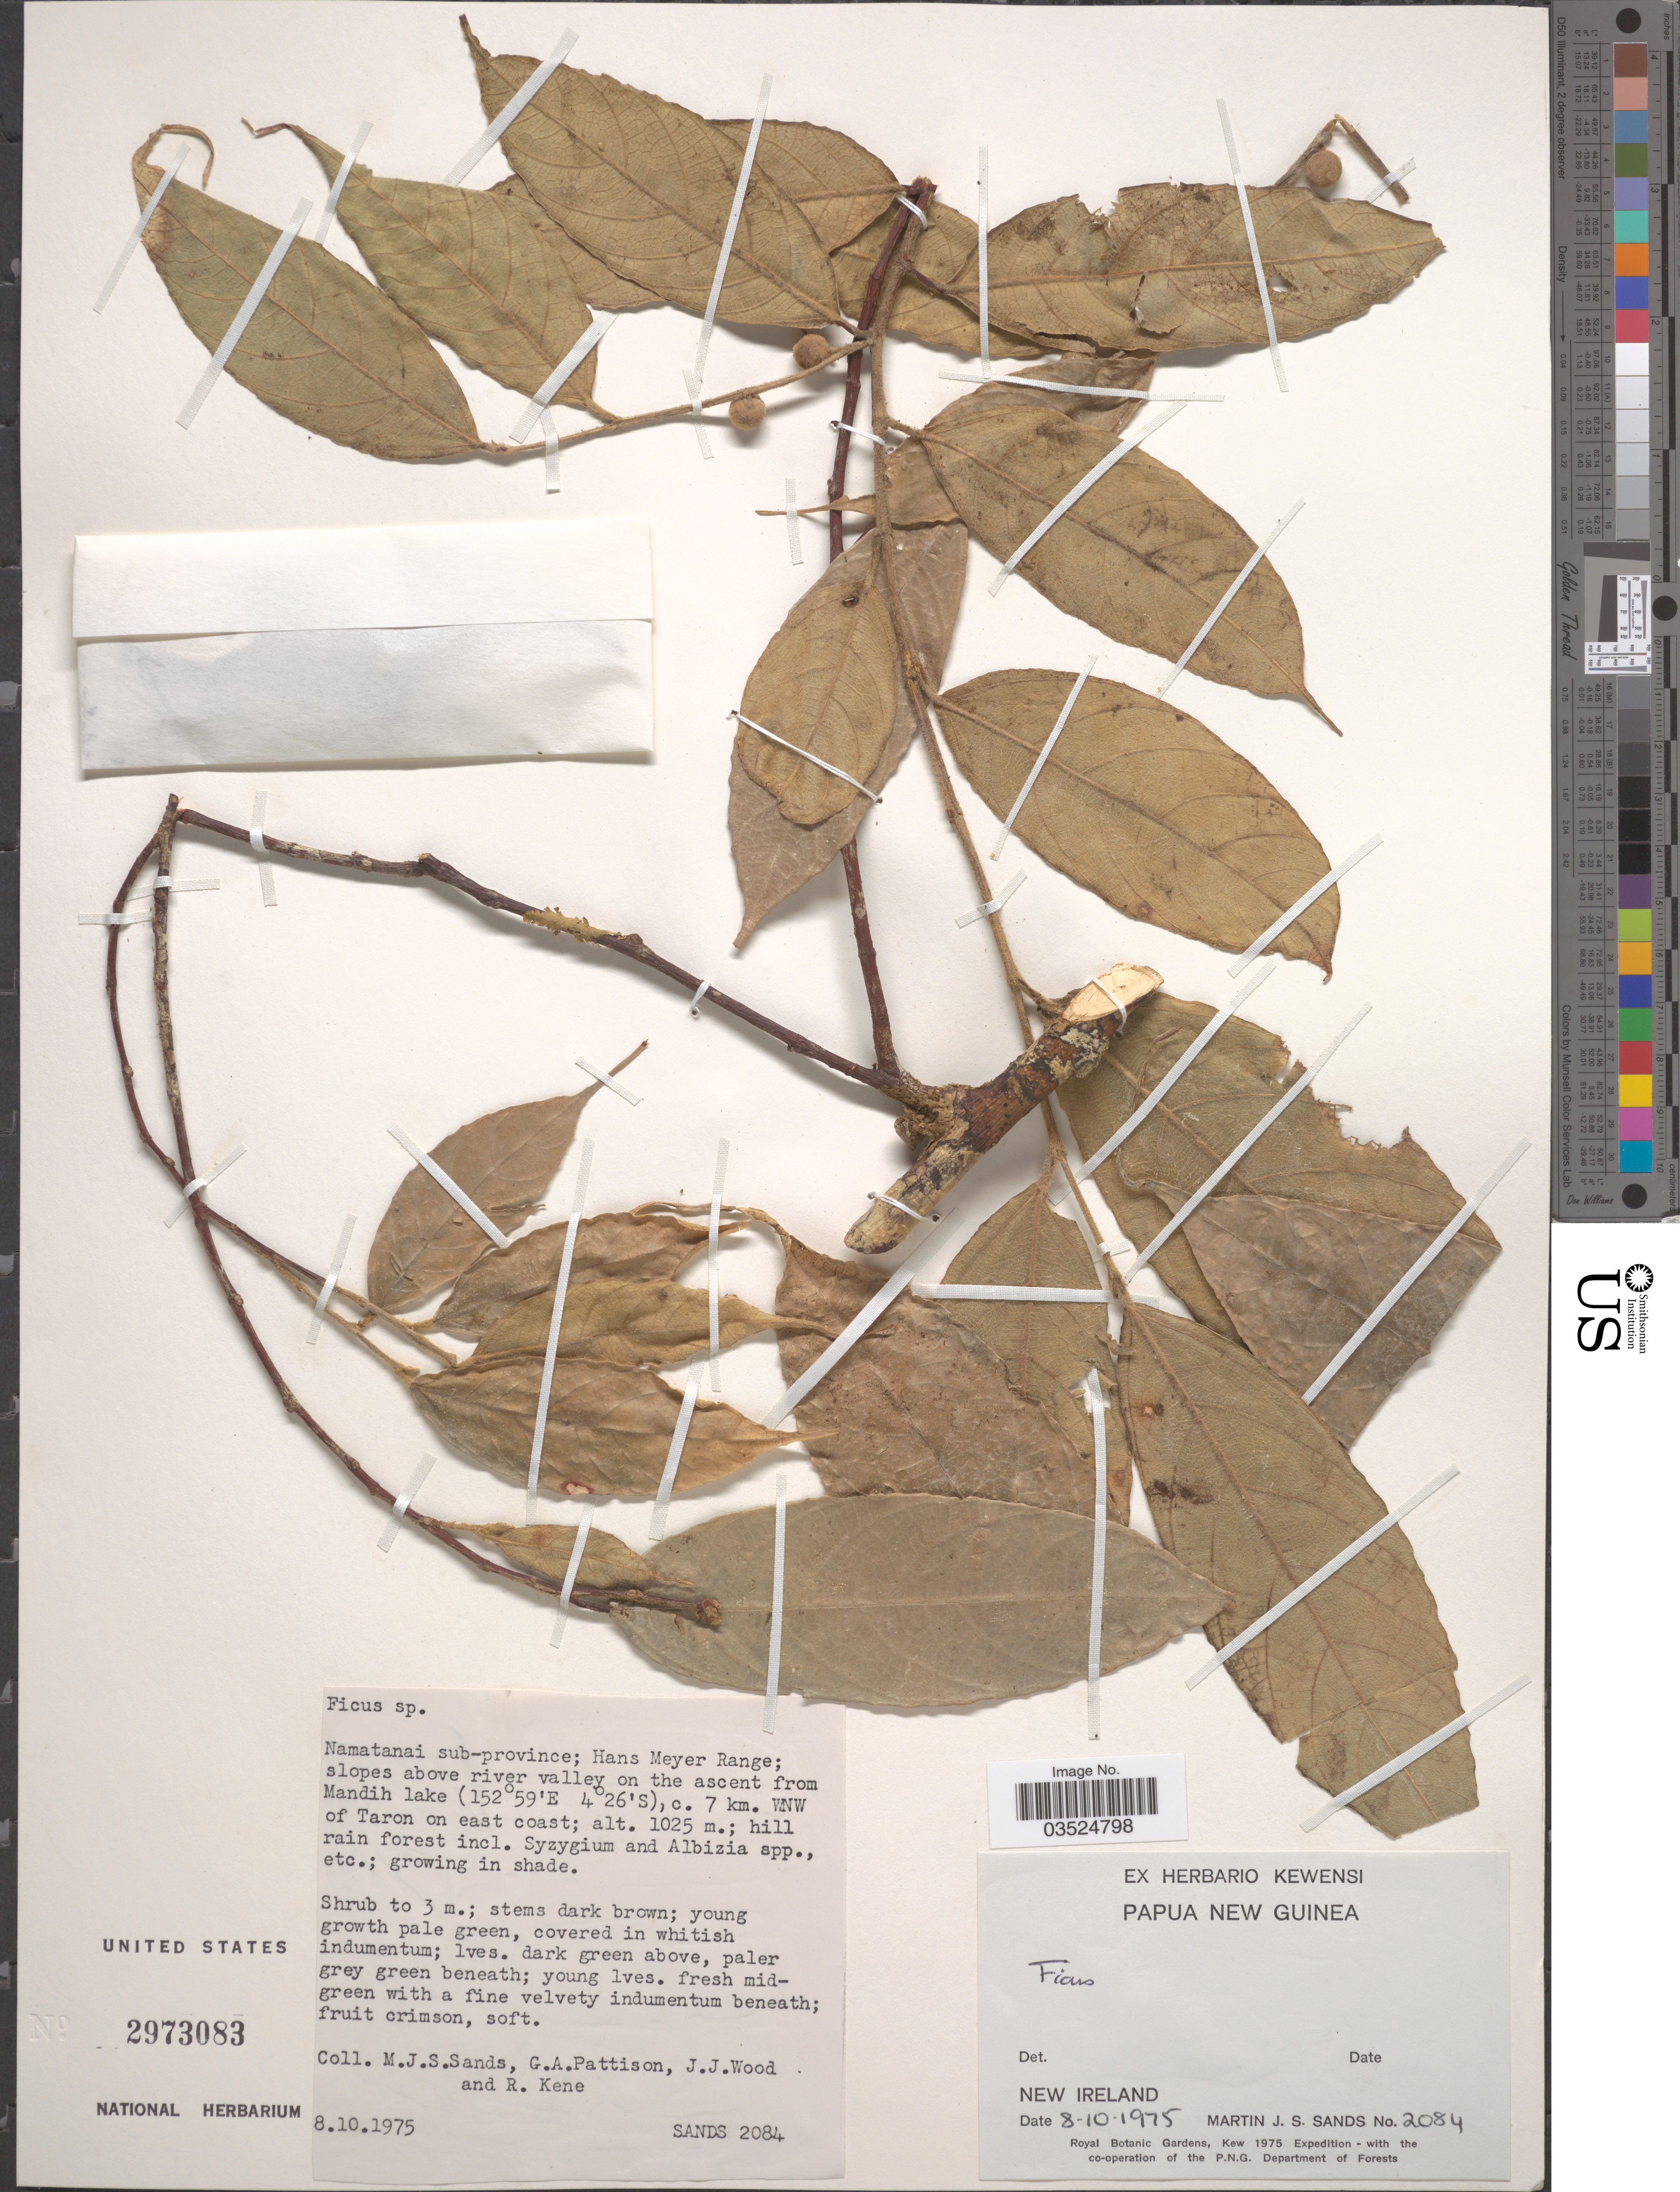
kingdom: Plantae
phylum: Tracheophyta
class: Magnoliopsida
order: Rosales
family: Moraceae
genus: Ficus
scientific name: Ficus sp.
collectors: M. Sands, G. Pattison, J. Wood & R. Kene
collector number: SANDS 2084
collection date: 1975-10-08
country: Papua New Guinea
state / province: New Ireland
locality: Namatanai sub-province; Hans Meyer Range; slopes above river valley on the ascent from Mandih lake, c. 7 km. NW* of Taron on east coast; hill rain forest.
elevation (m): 1025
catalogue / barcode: US 2973083